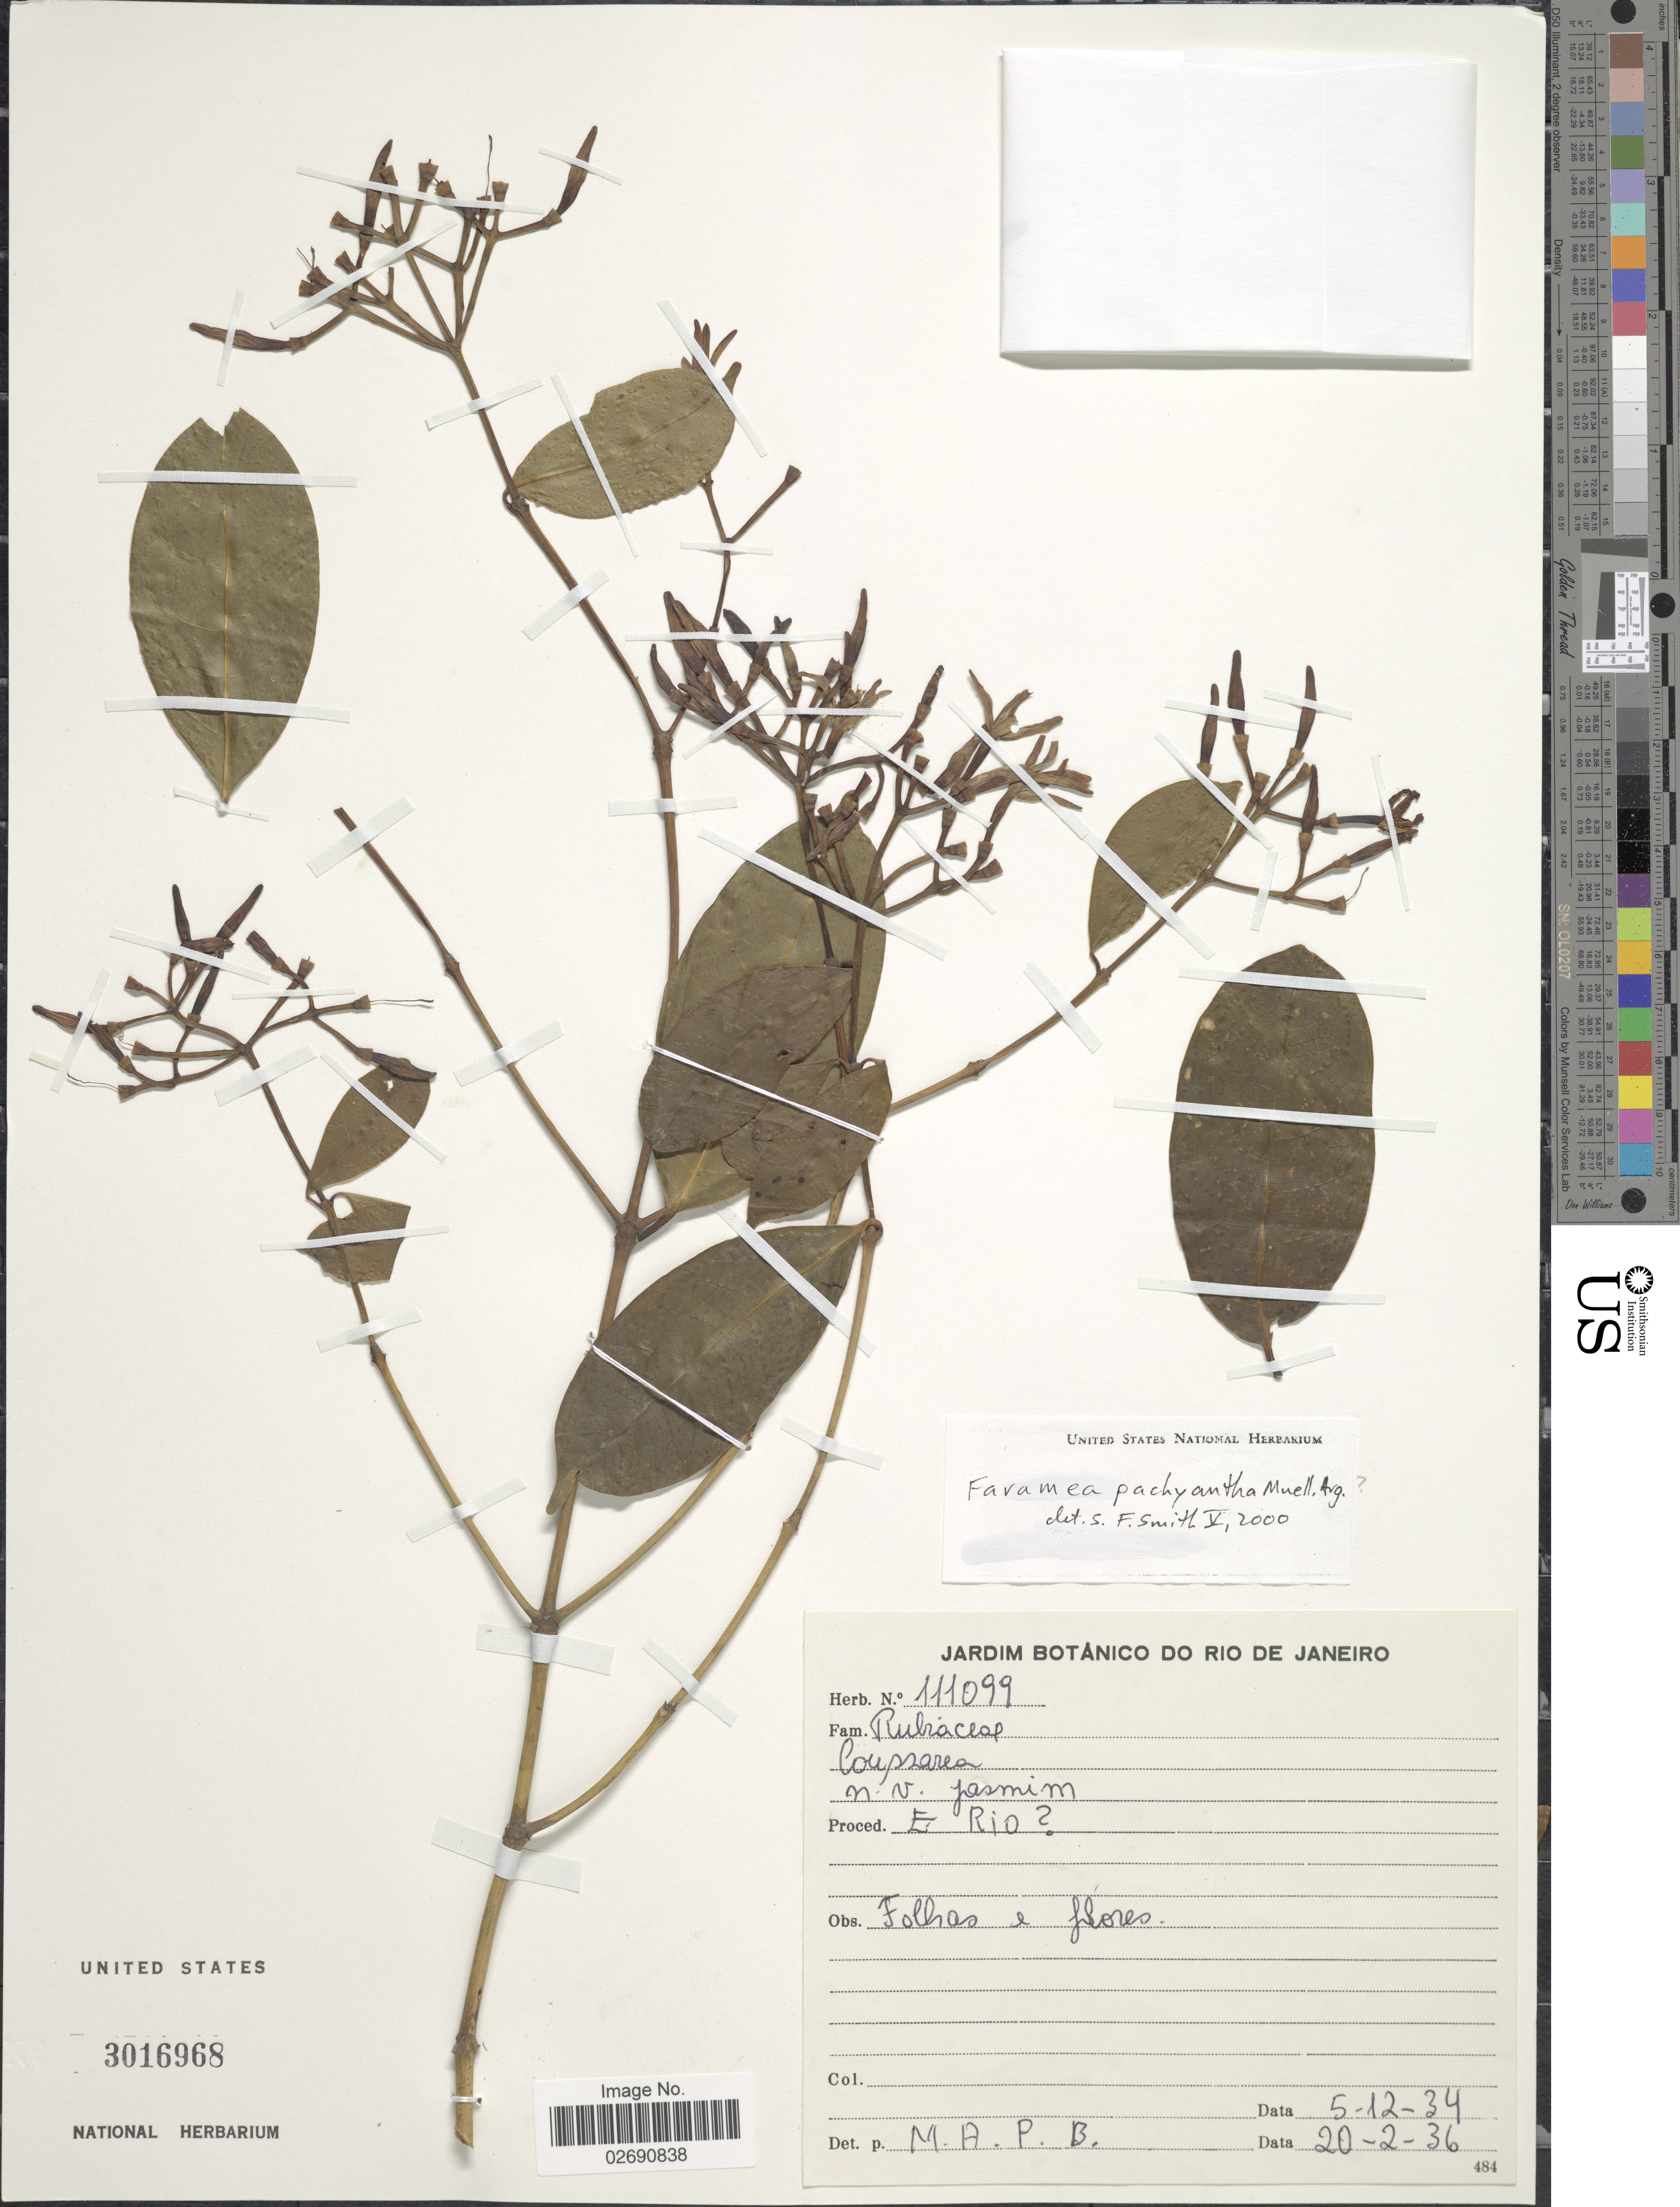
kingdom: Plantae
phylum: Tracheophyta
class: Magnoliopsida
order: Gentianales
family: Rubiaceae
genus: Faramea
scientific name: Faramea pachyantha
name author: Müll. Arg.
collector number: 111099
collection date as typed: Transcribed d/m/y: 5/12/34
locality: E. Rio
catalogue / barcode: US 3016968